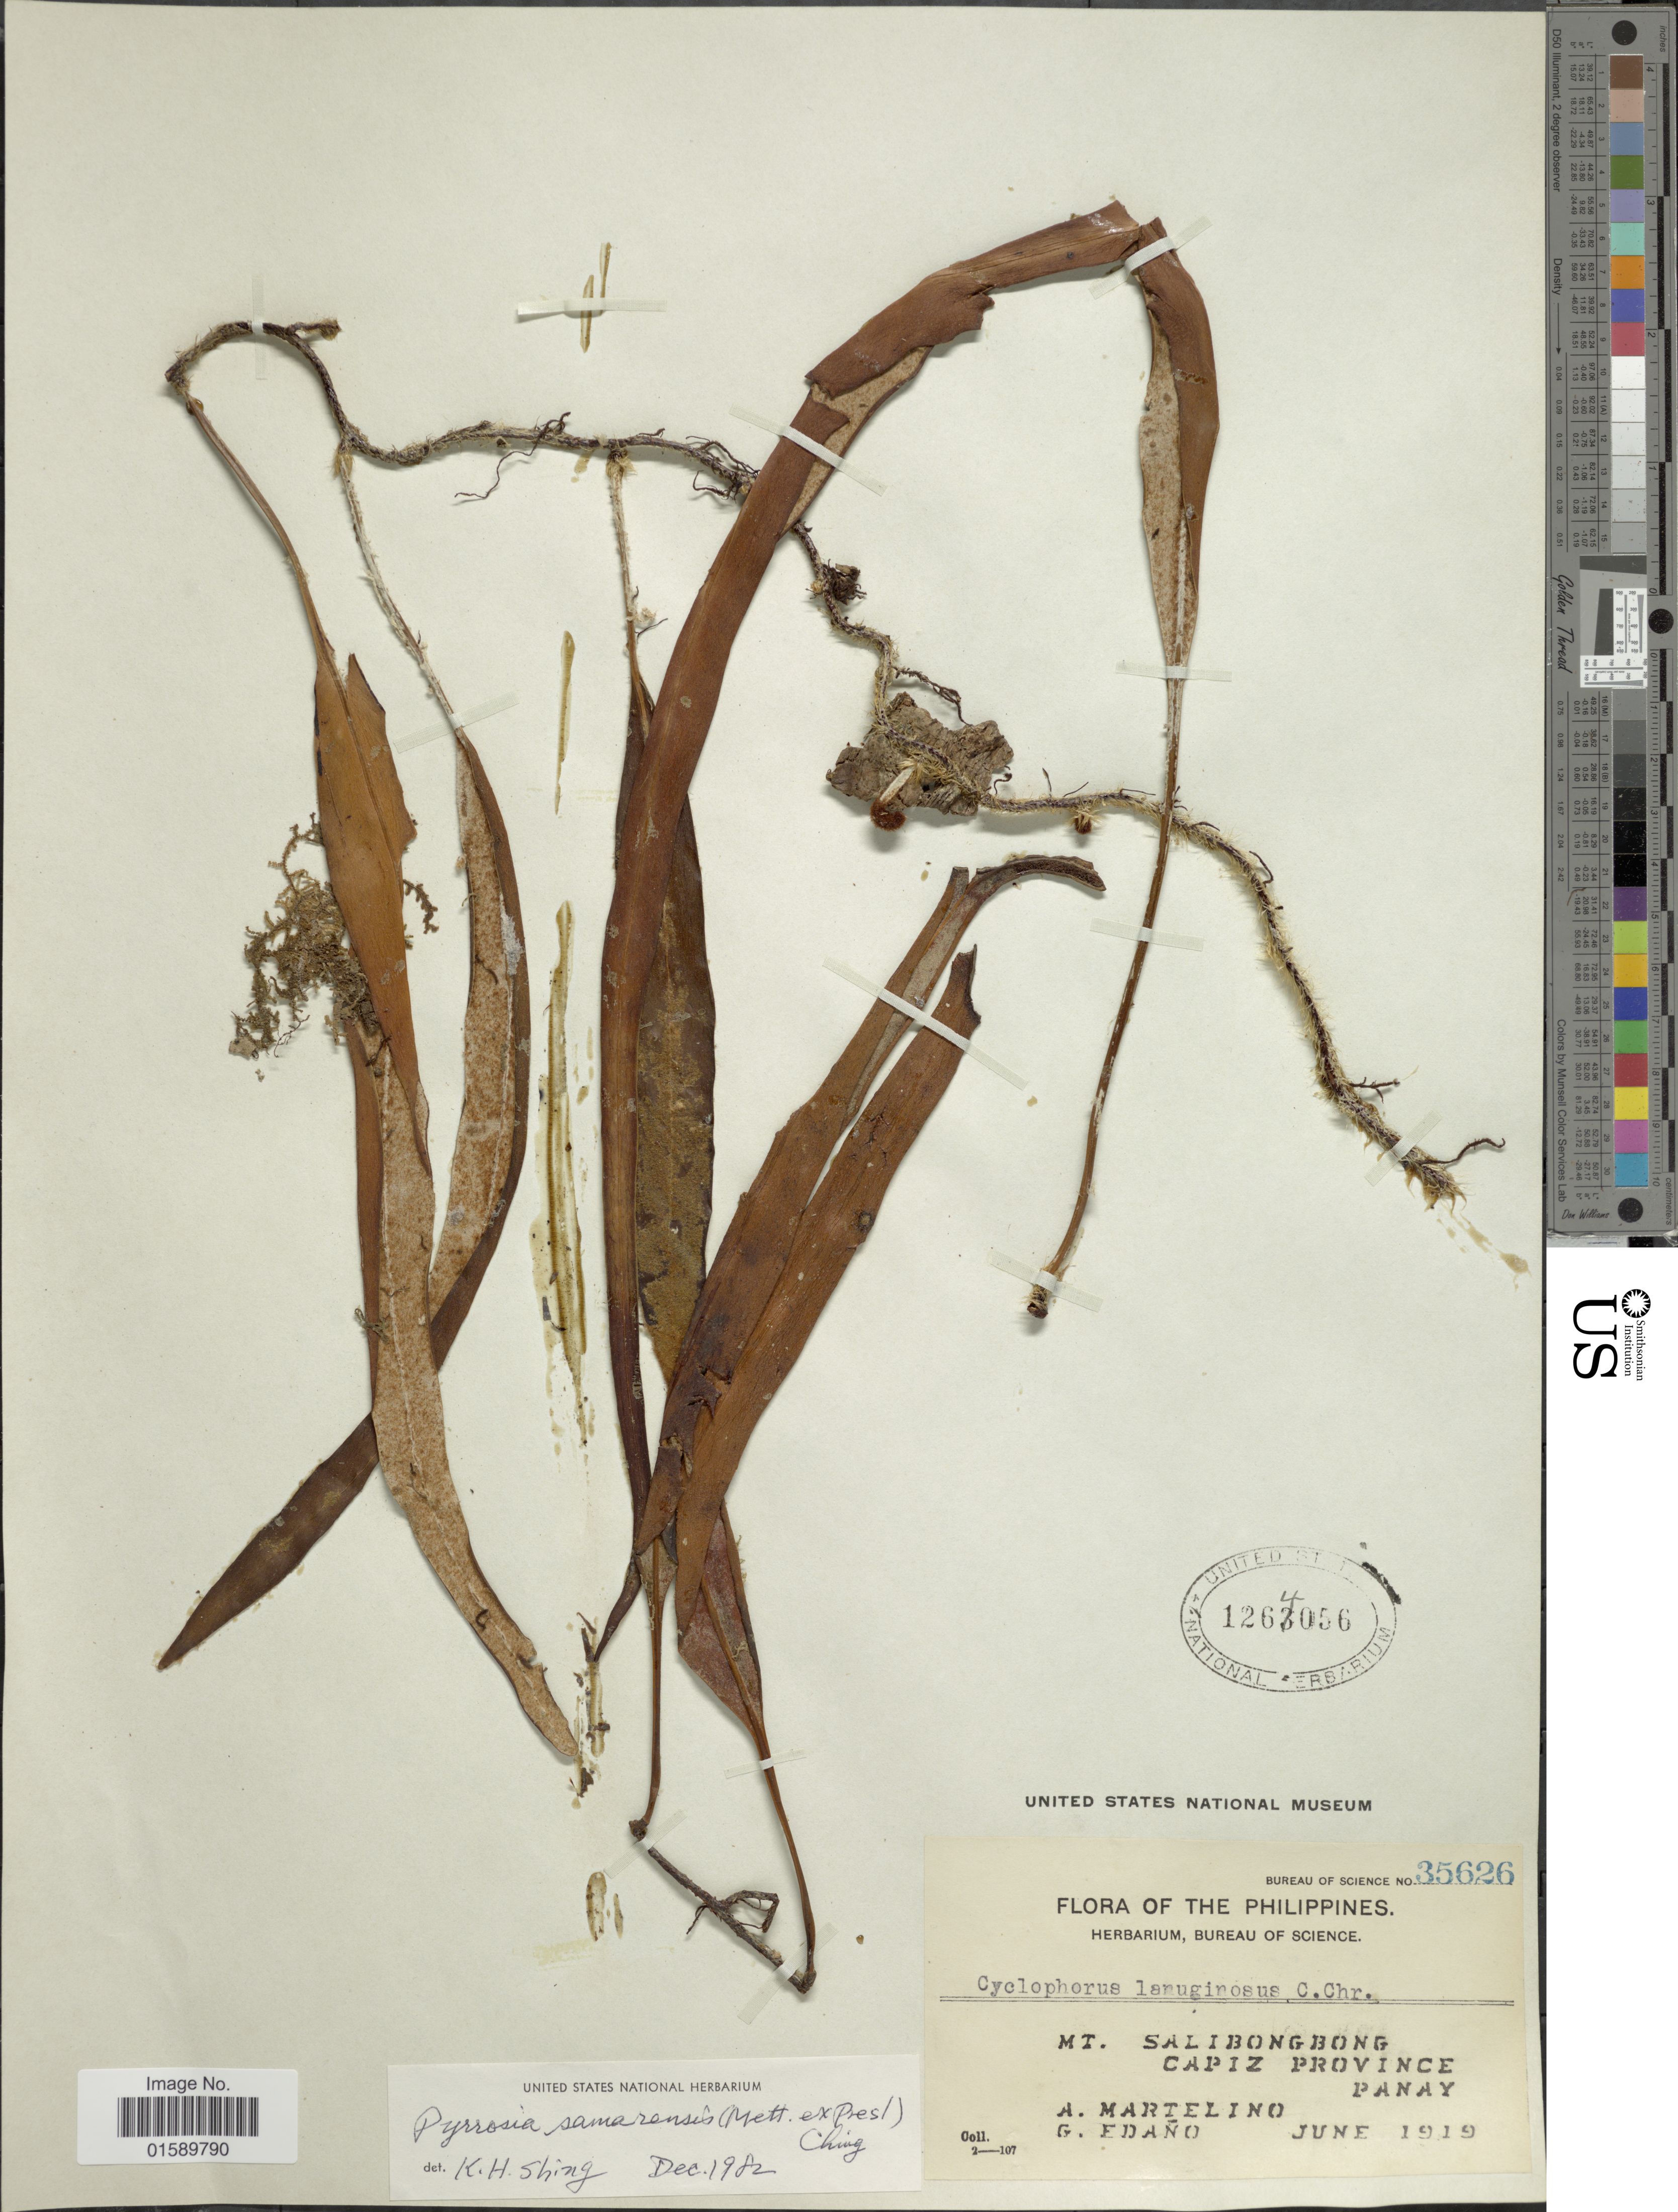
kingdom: Plantae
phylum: Tracheophyta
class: Polypodiopsida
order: Polypodiales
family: Polypodiaceae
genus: Pyrrosia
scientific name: Pyrrosia samarensis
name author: (C. Presl) Ching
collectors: A. Martelino & G. Edaño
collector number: Bureau of science 35626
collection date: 1919-06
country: Philippines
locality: Mt. Salibongbong, Capiz Province, Panay.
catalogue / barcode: US 1264056